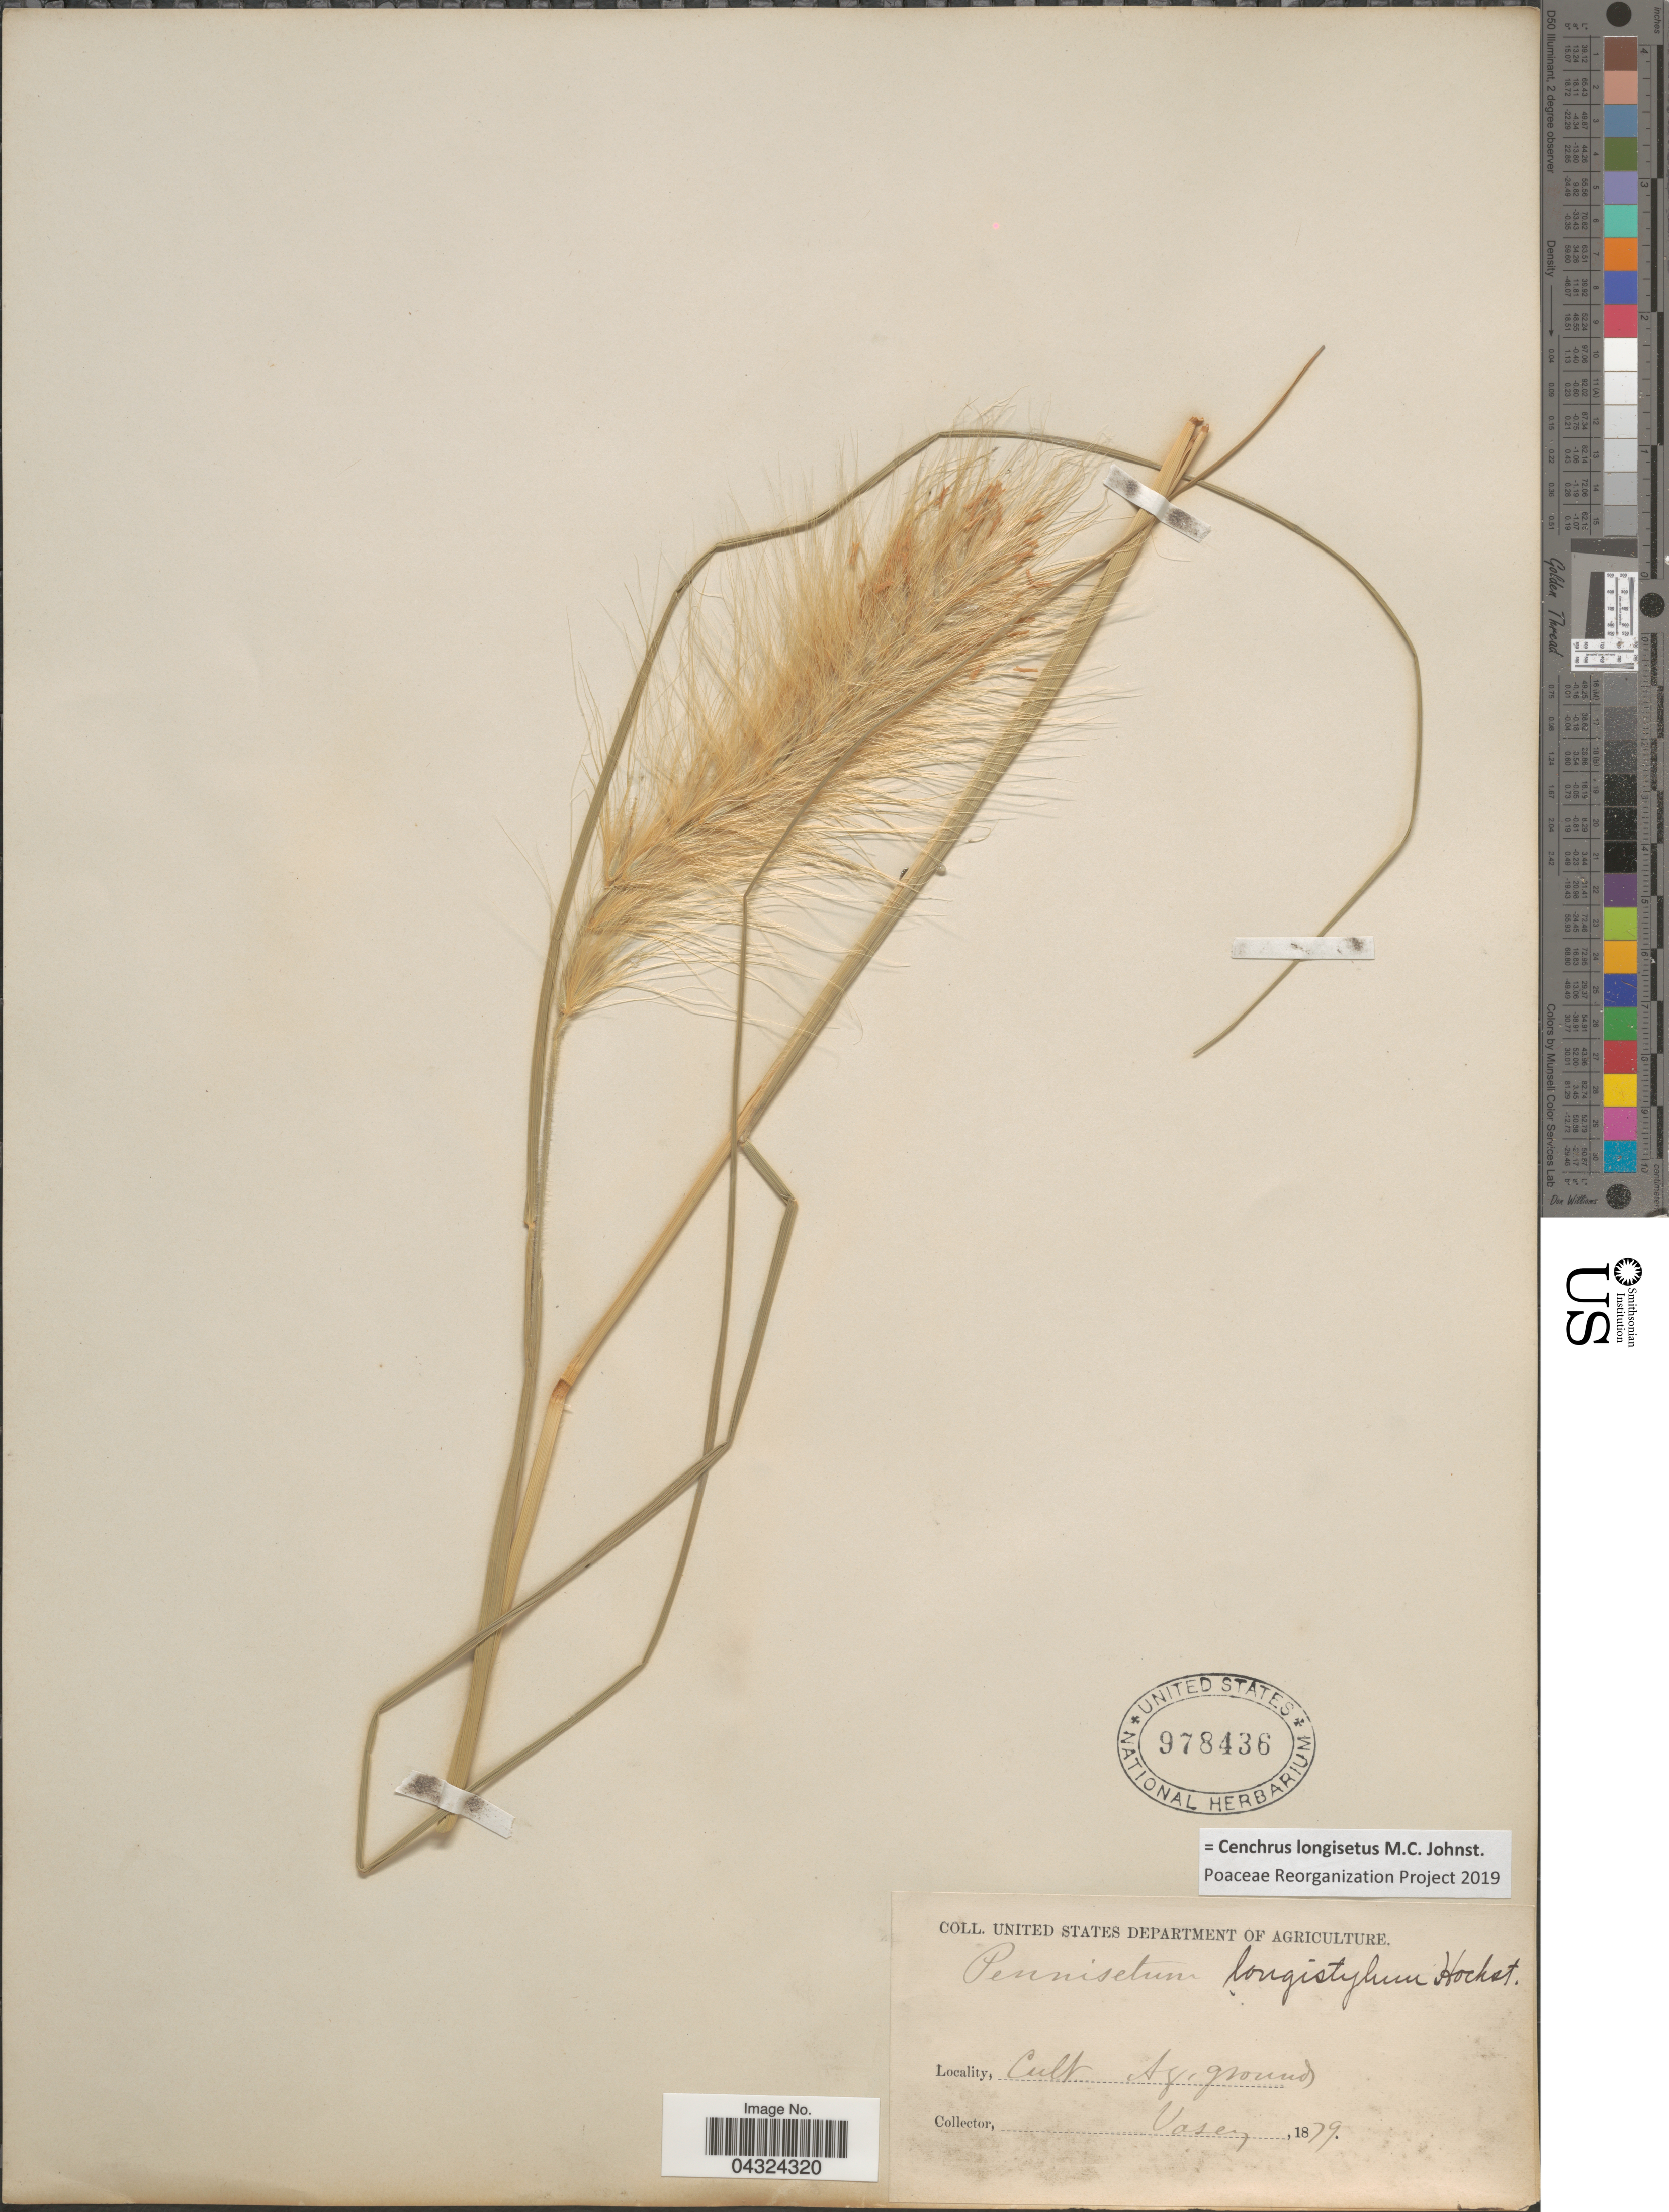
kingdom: Plantae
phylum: Tracheophyta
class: Liliopsida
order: Poales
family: Poaceae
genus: Cenchrus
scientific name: Cenchrus longisetus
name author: M.C. Johnst.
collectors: Vasey, --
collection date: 1879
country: United States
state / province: District of Columbia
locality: Cult. Ag. grounds.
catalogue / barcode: US 978436